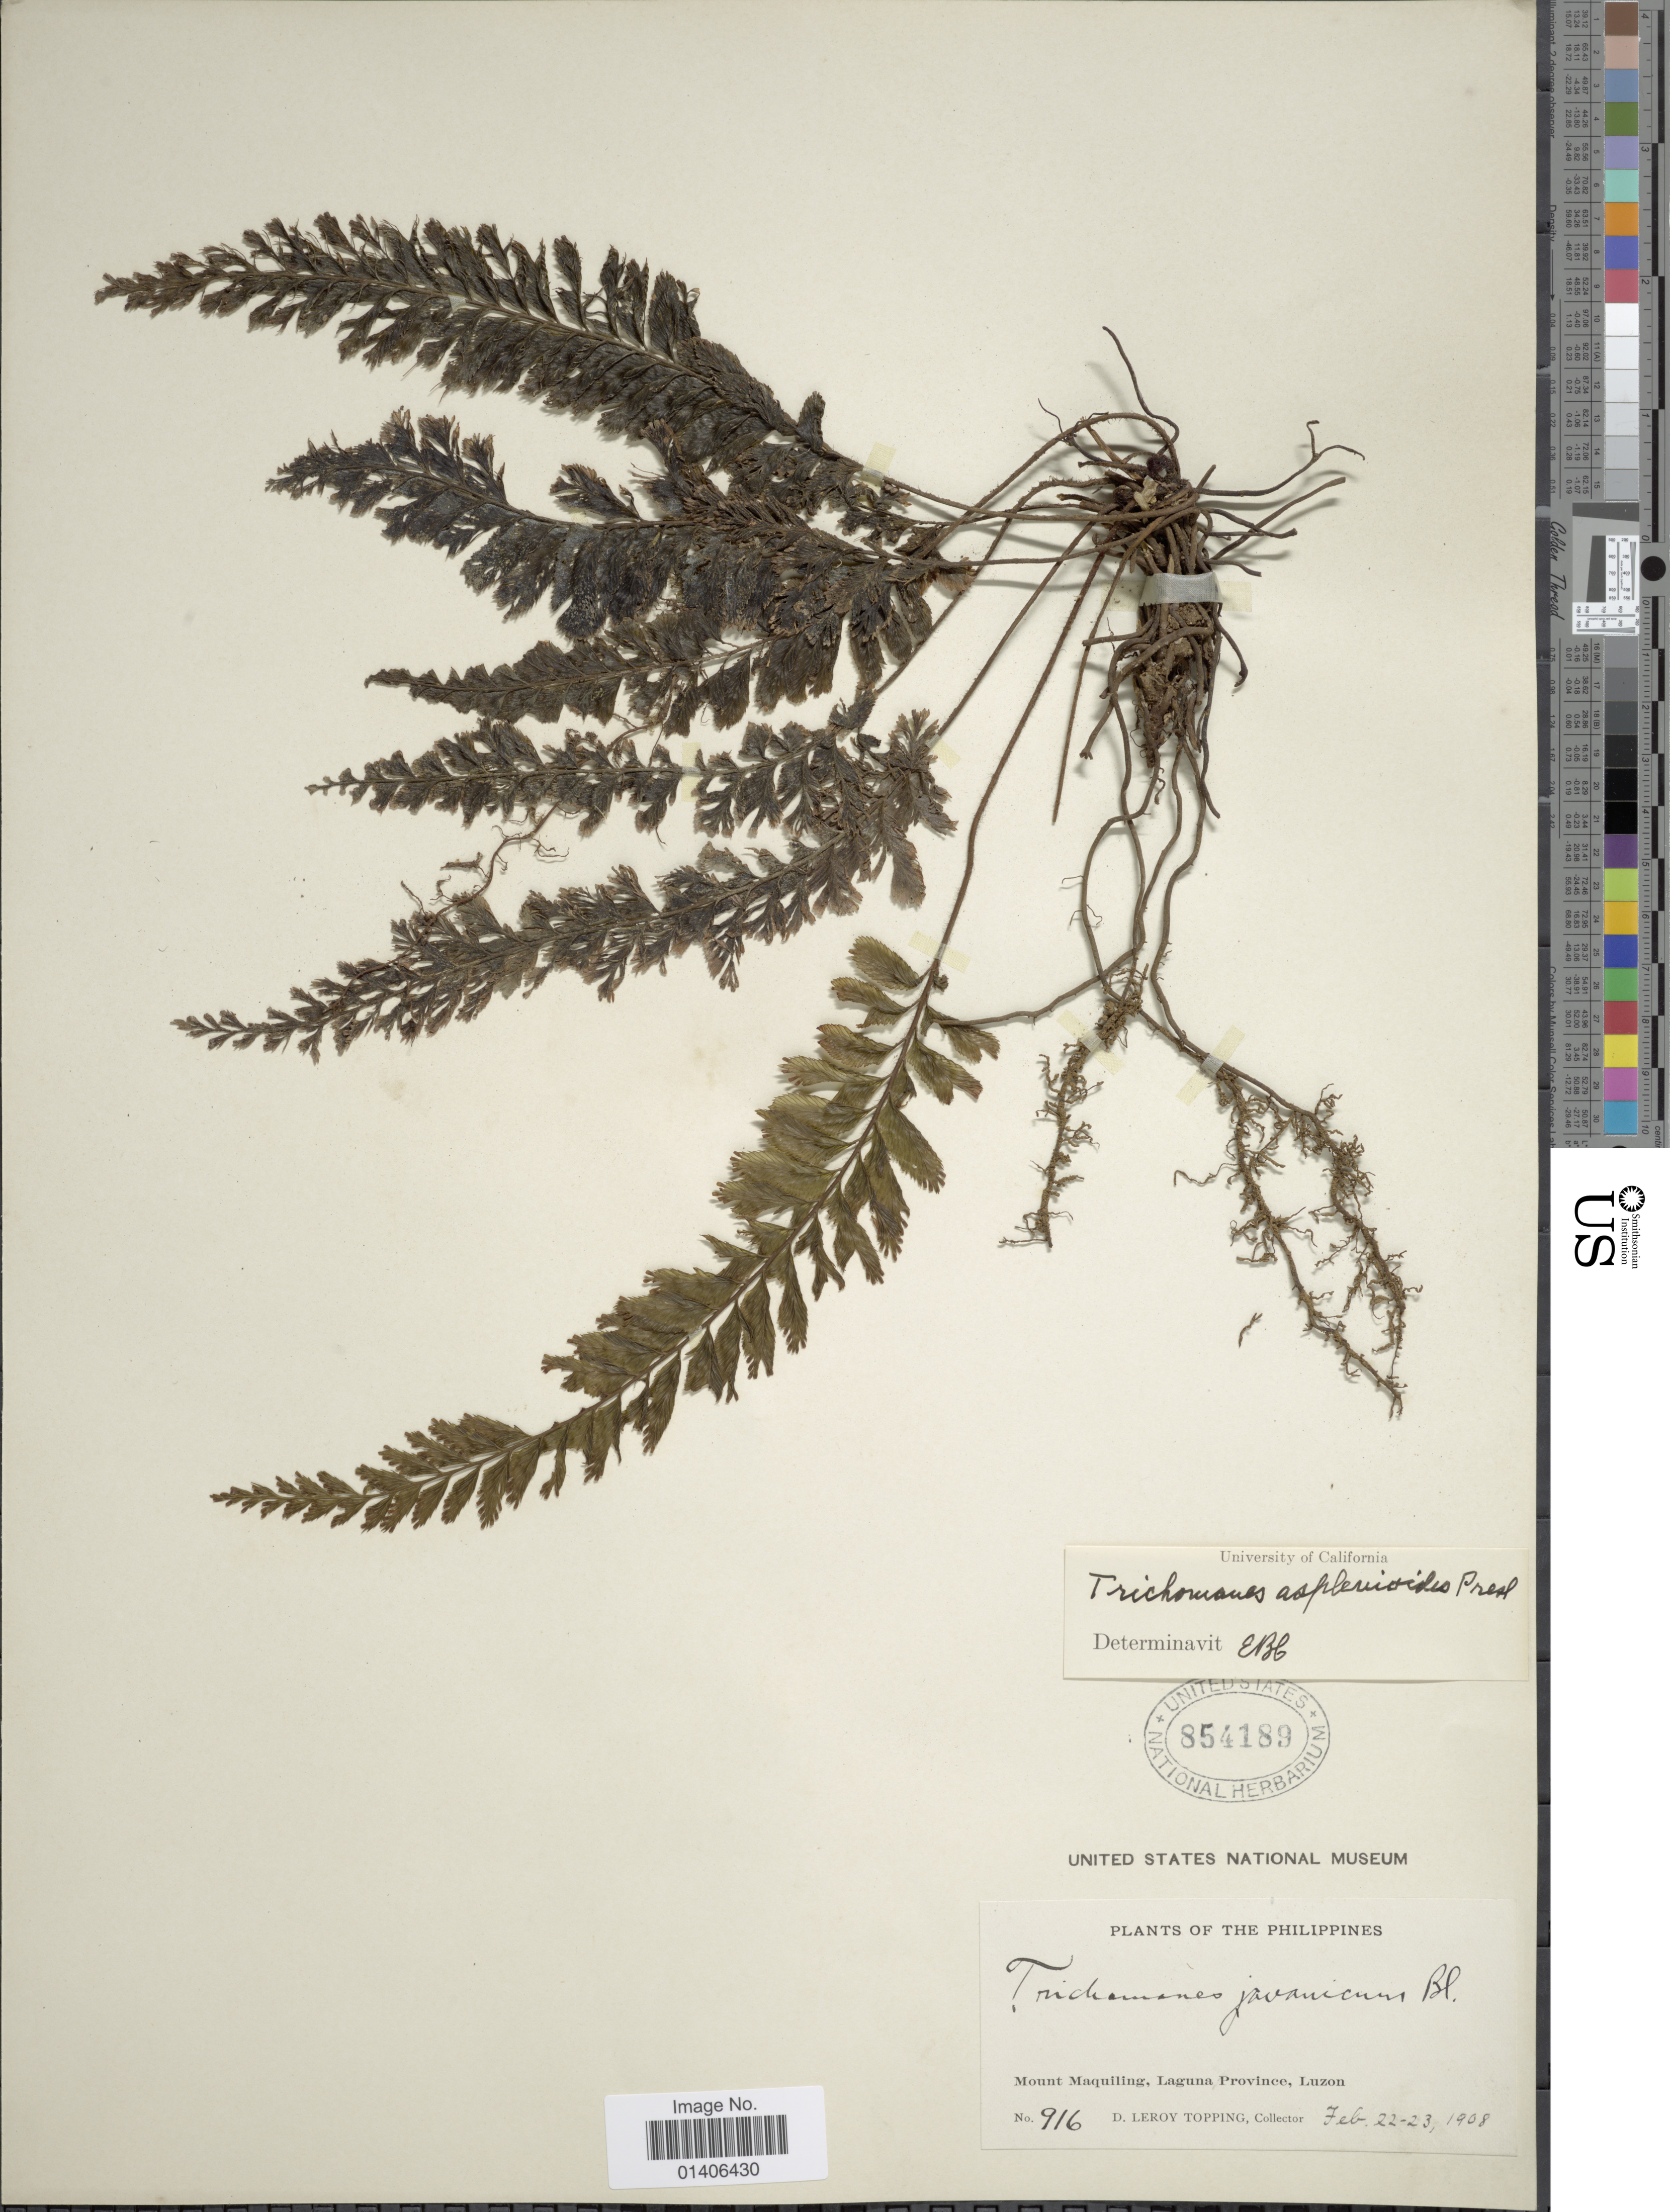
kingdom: Plantae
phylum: Tracheophyta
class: Polypodiopsida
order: Hymenophyllales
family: Hymenophyllaceae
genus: Cephalomanes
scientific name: Cephalomanes javanicum var. asplenoides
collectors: D. L. Topping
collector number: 916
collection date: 1908-02-22/1908-02-23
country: Philippines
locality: Mount Maquiling, Laguna Province, Luzon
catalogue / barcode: US 854189